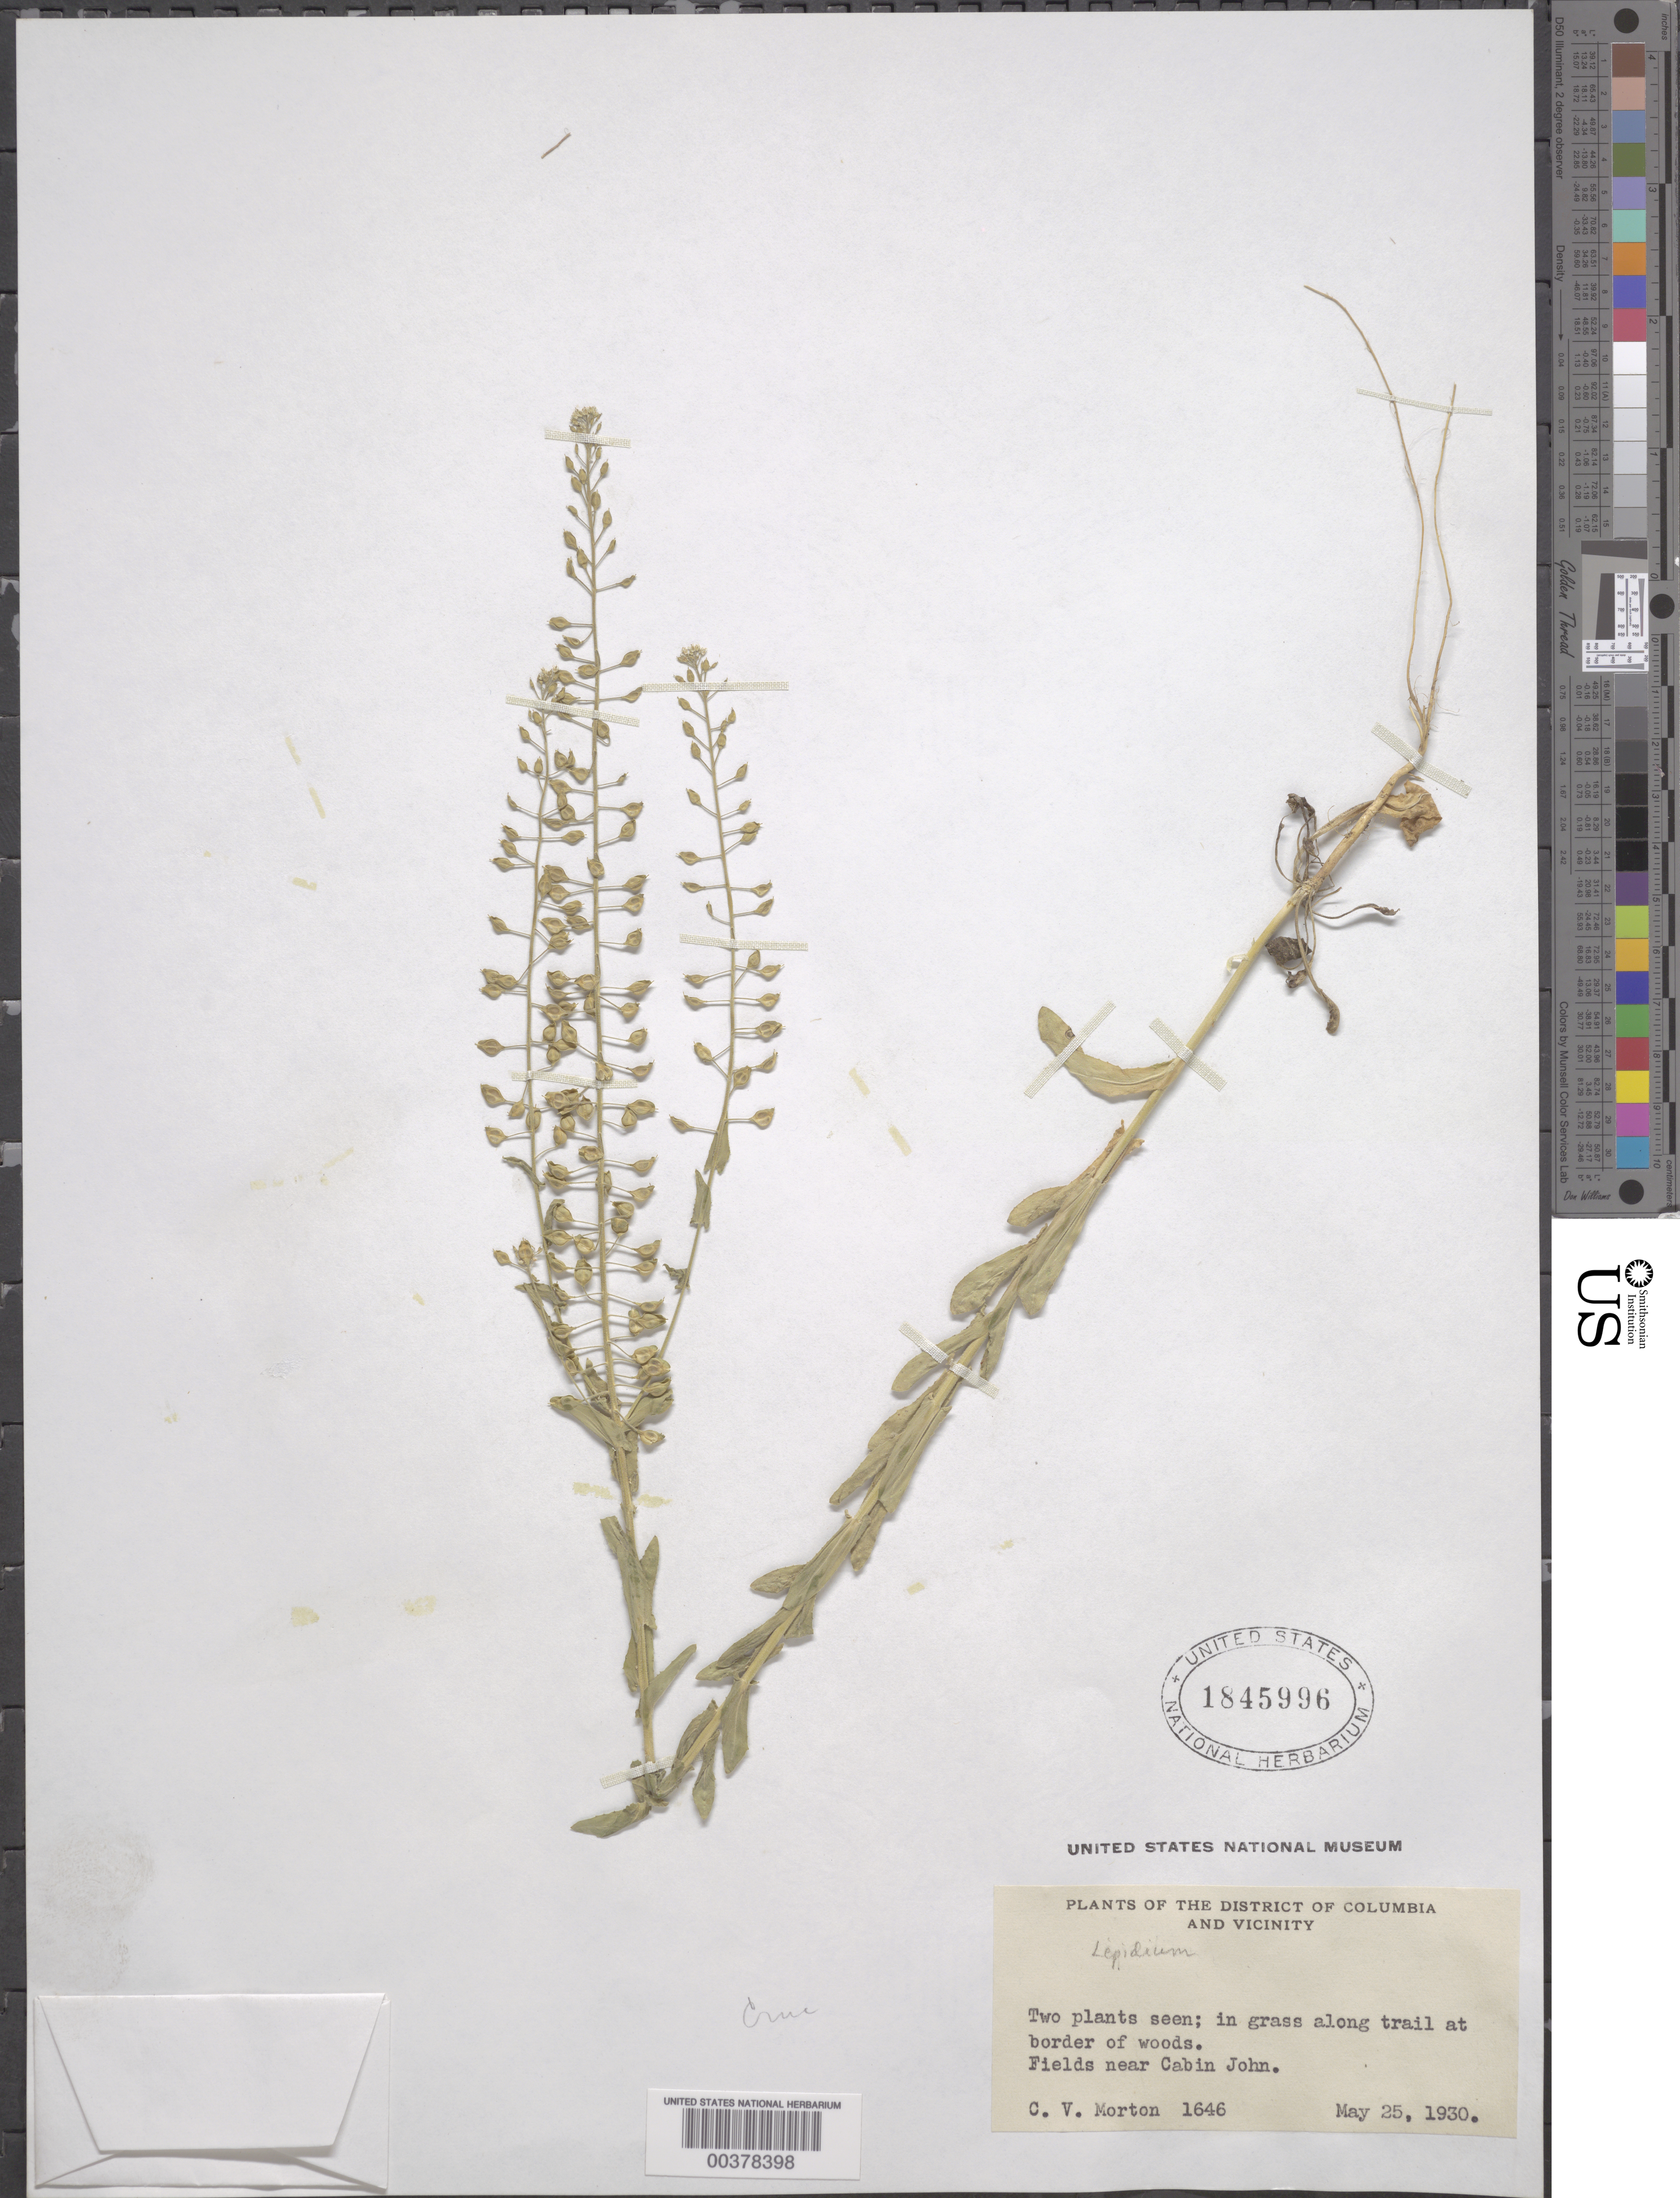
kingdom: Plantae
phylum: Tracheophyta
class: Magnoliopsida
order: Brassicales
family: Brassicaceae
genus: Lepidium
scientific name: Lepidium campestre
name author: (L.) W.T. Aiton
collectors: C. V. Morton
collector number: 1646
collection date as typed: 25 May 1930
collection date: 1930-05-25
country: United States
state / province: Maryland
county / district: Montgomery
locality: Cabin John vicinity C. & O. Canal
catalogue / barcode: US 1845996